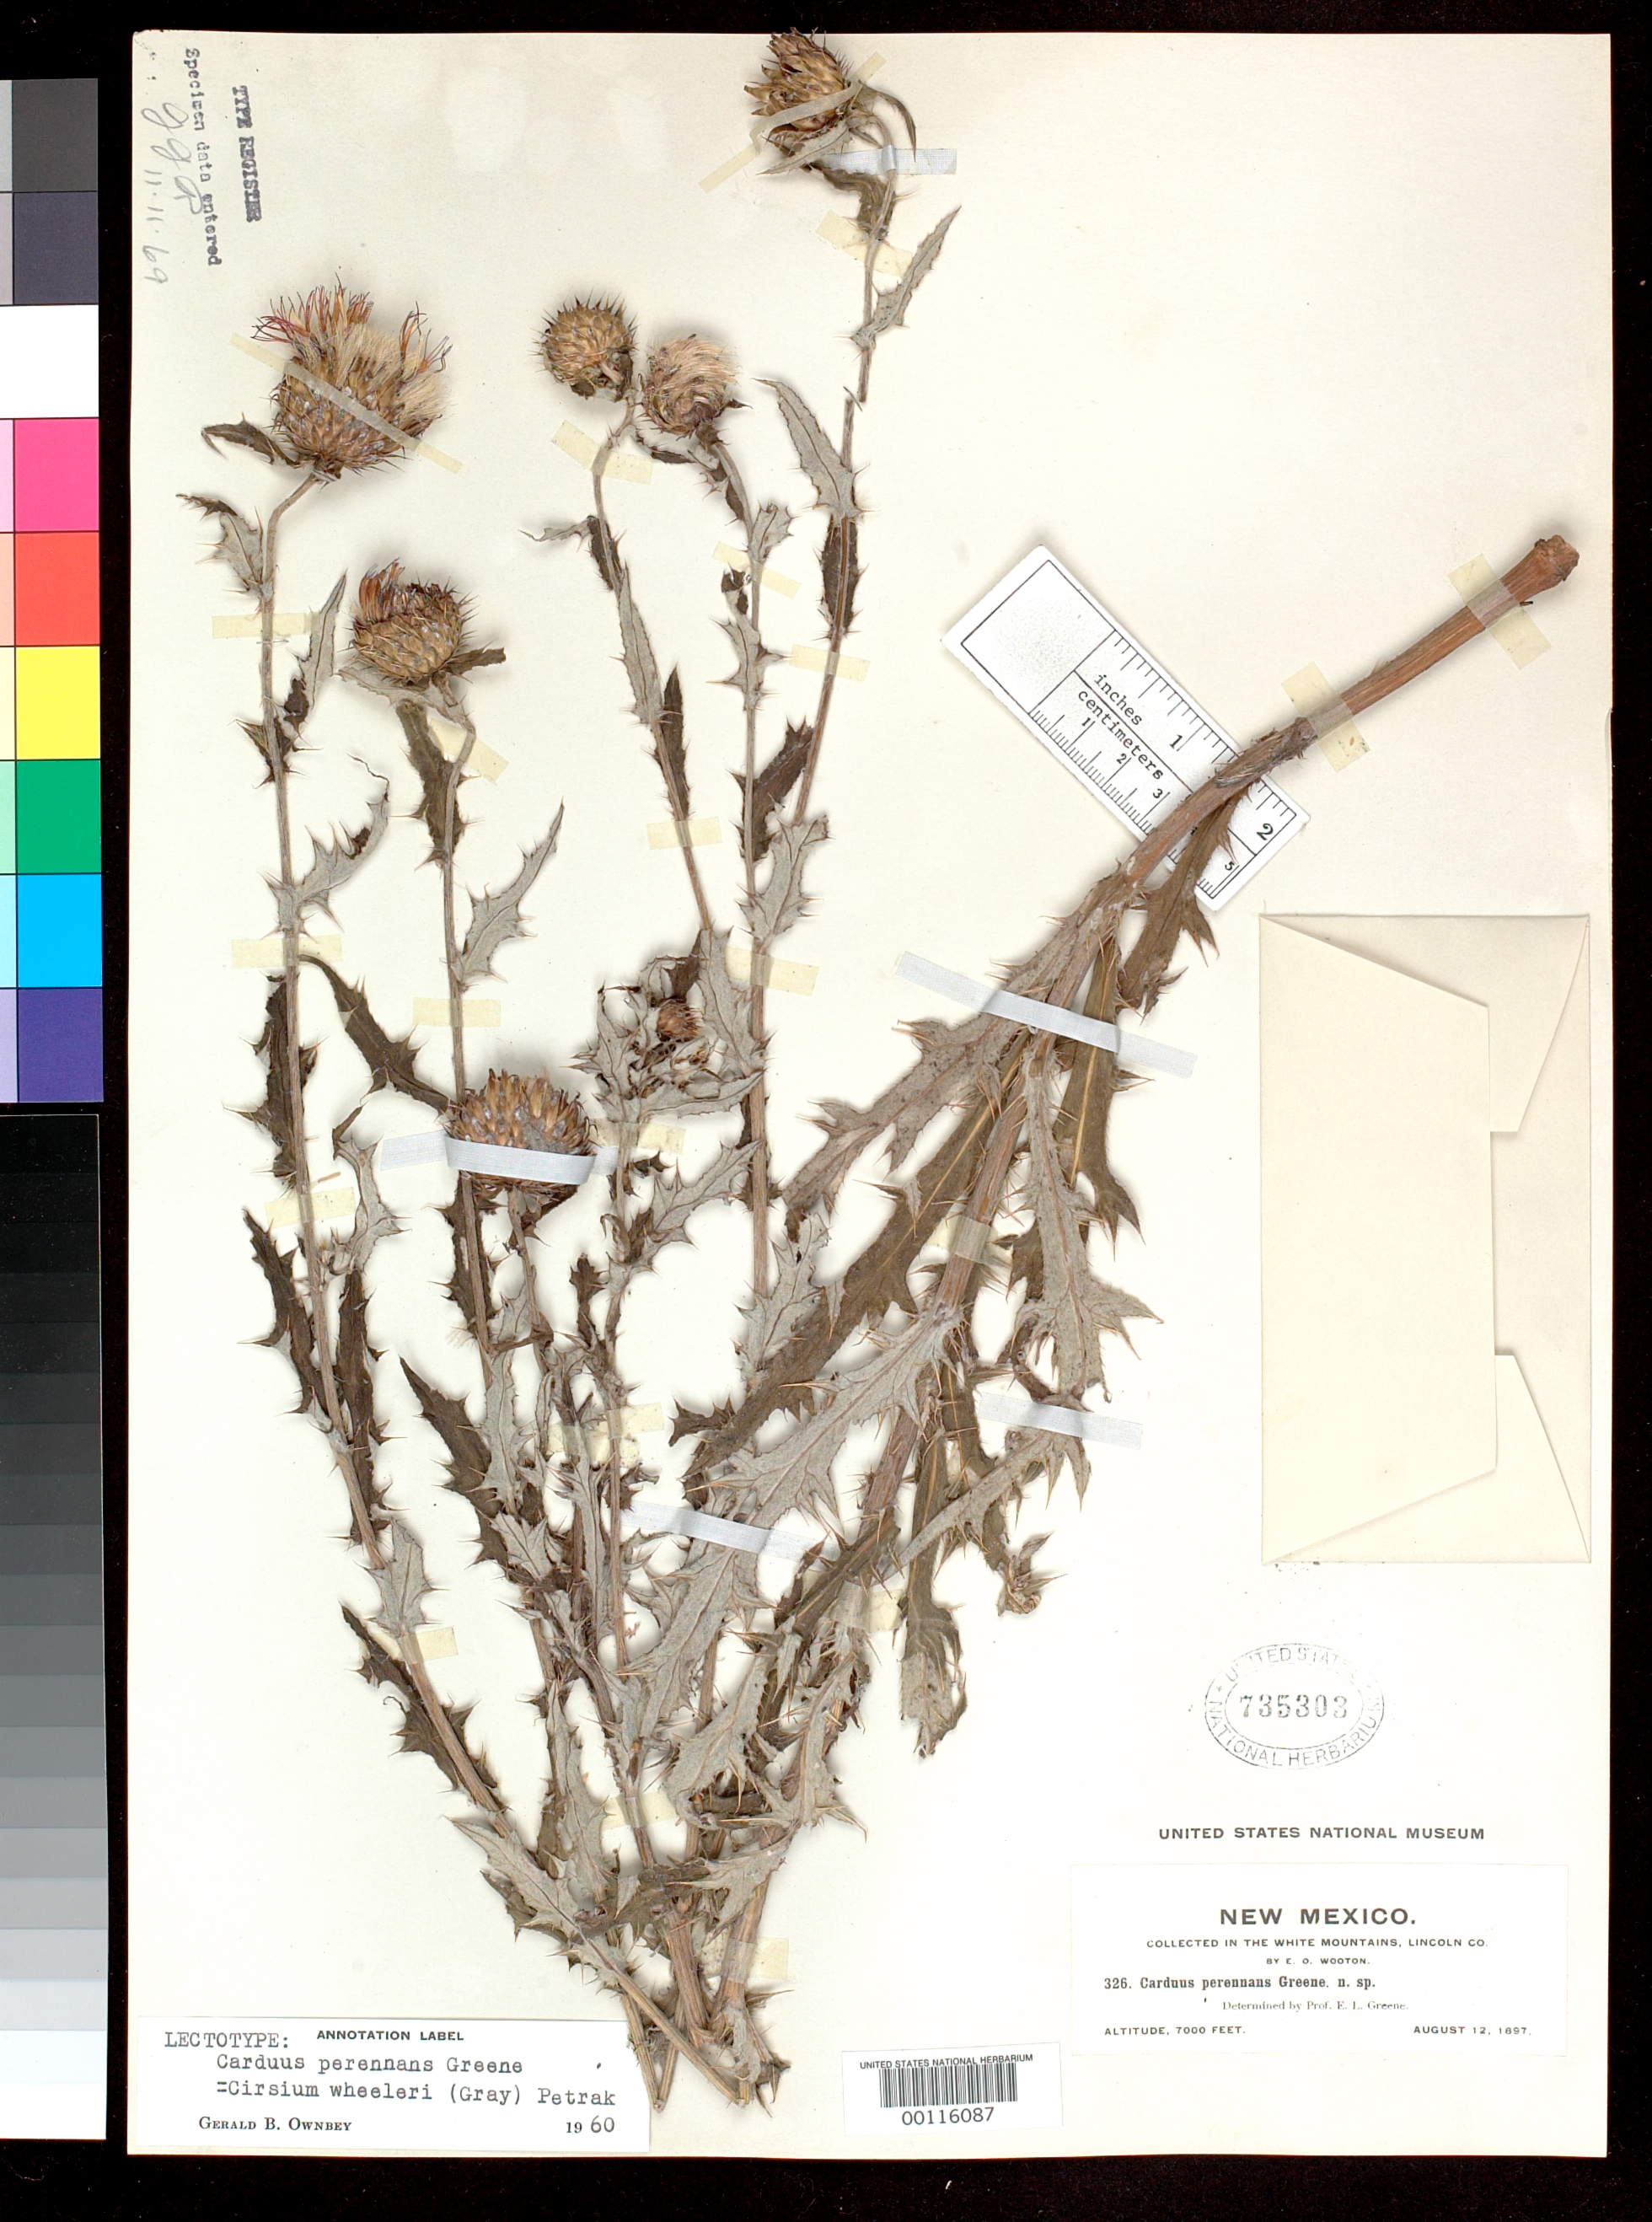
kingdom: Plantae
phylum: Tracheophyta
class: Magnoliopsida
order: Asterales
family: Asteraceae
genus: Carduus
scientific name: Carduus perennans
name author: Greene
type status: Isotype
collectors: E. O. Wooton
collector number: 326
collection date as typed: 12 Aug 1897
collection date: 1897-08-12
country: United States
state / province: New Mexico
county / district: Lincoln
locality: White Mountains.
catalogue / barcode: US 735303